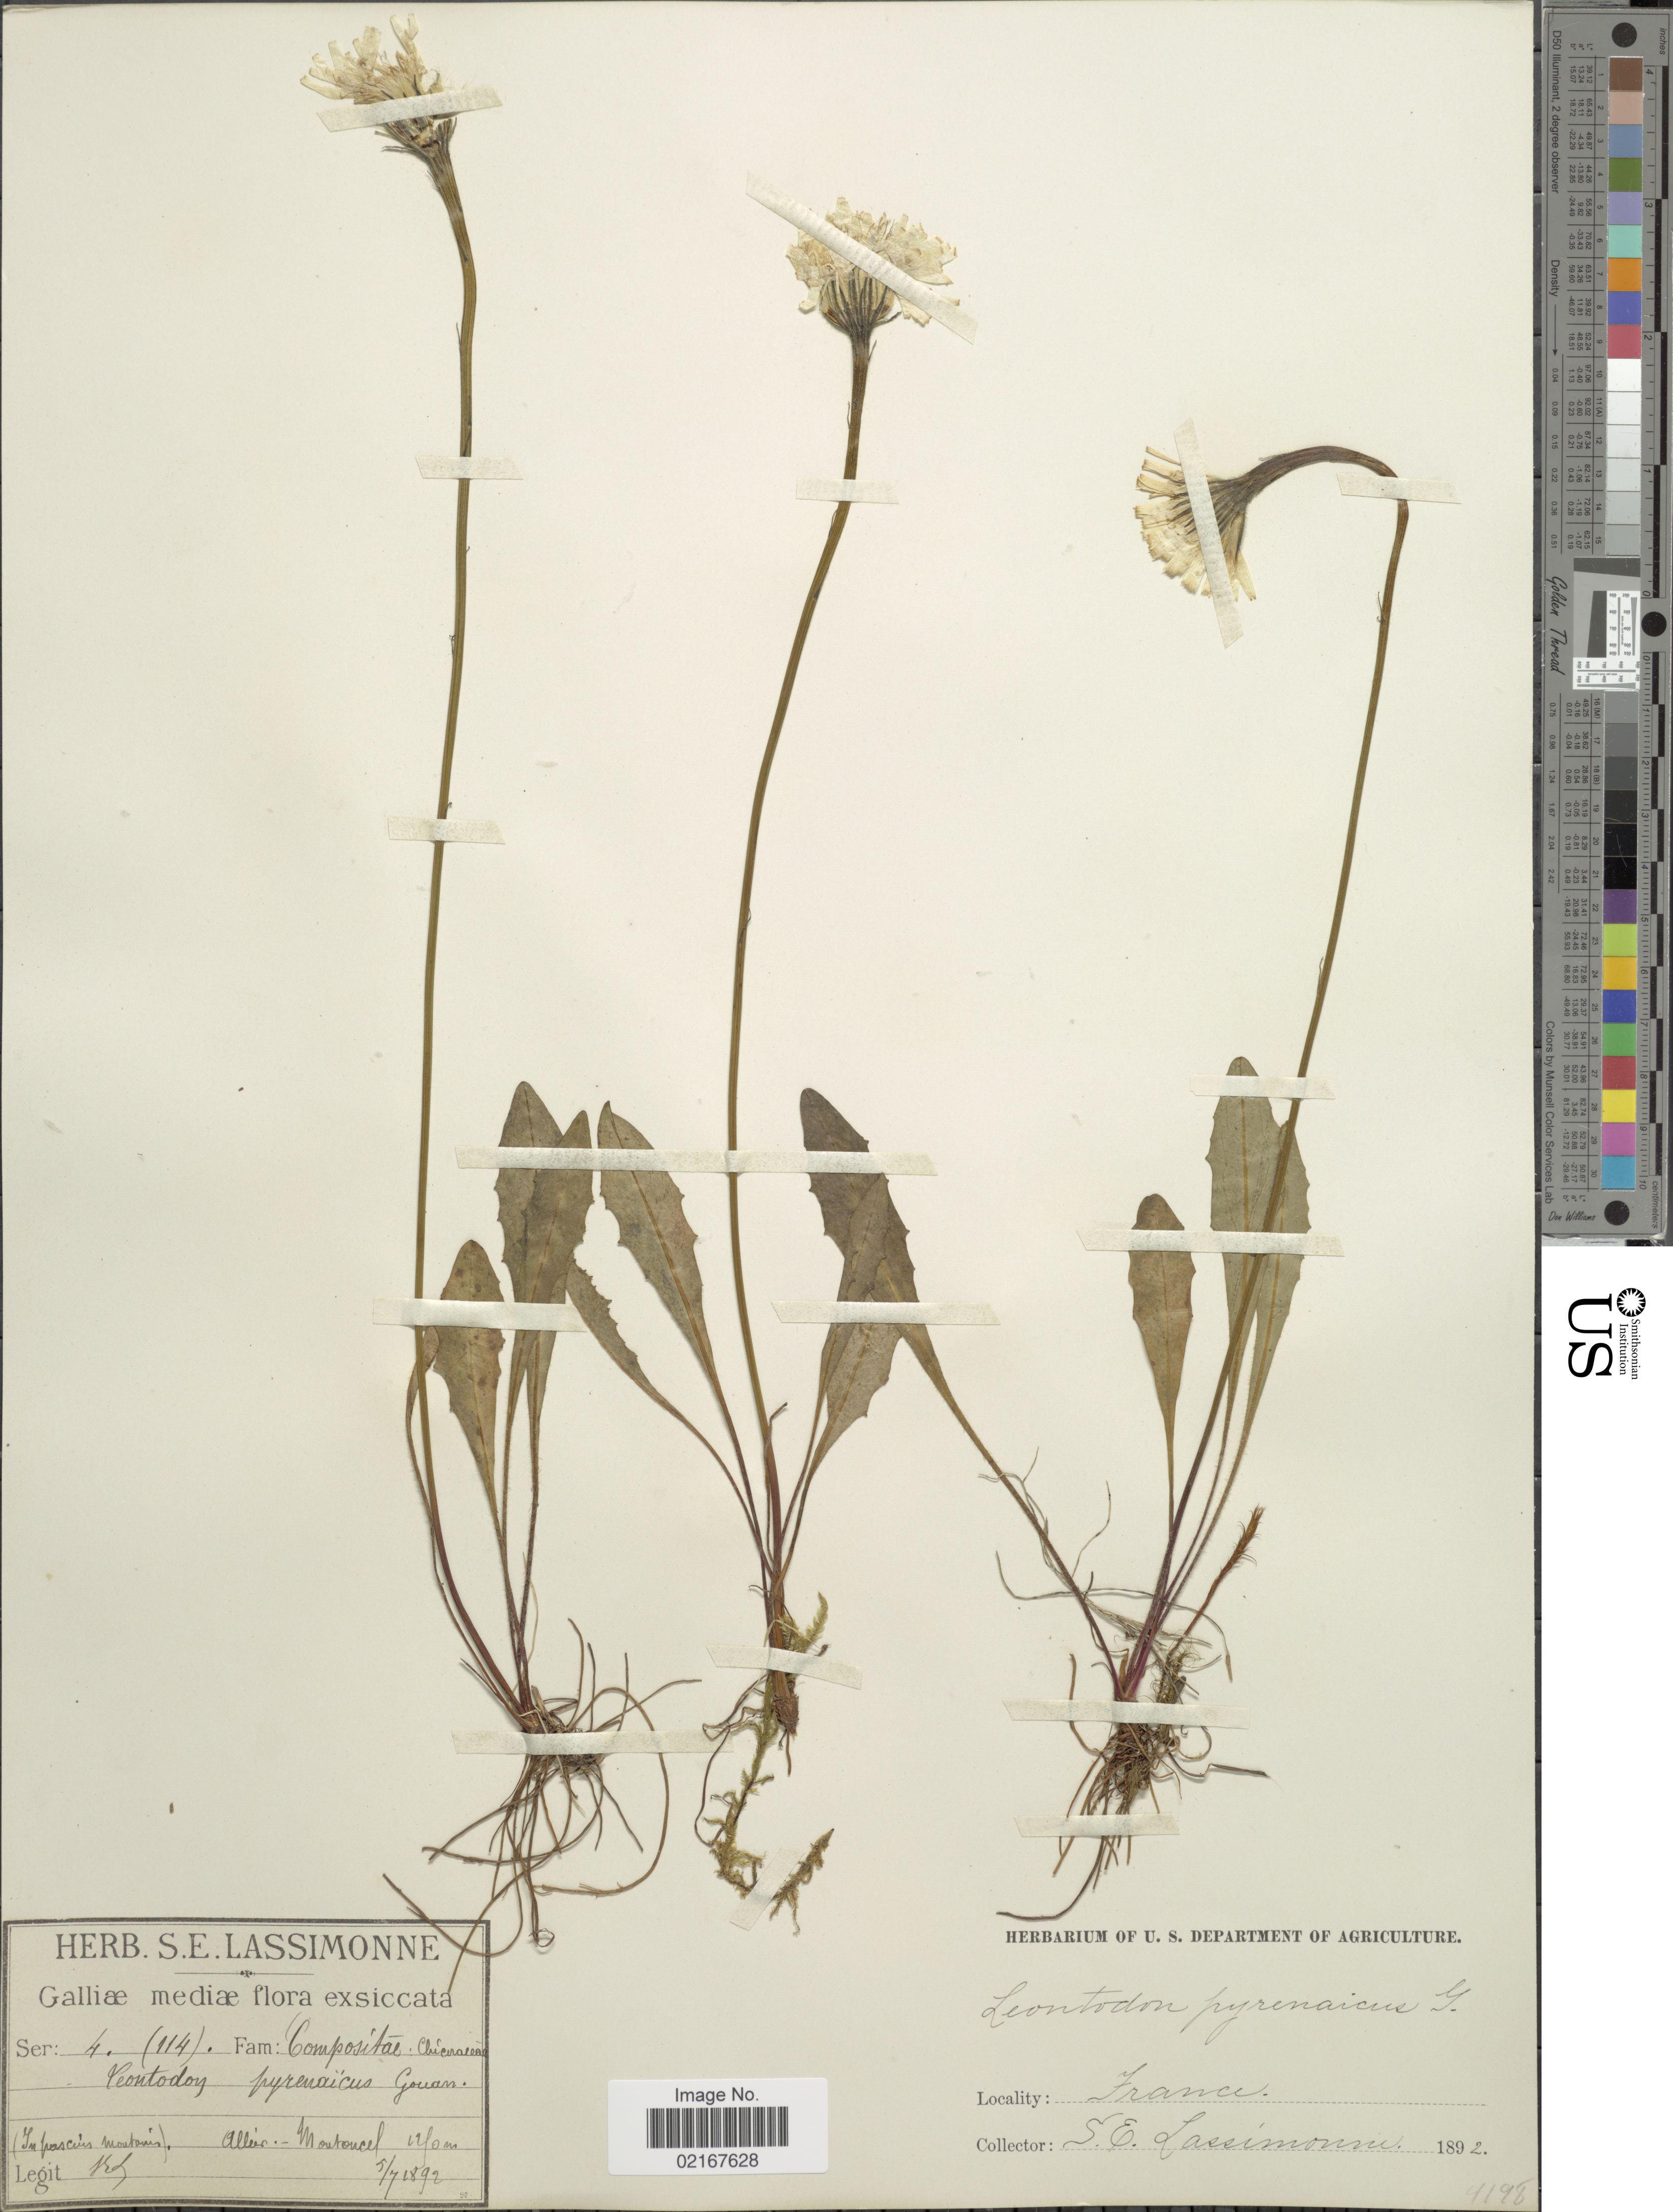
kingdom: Plantae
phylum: Tracheophyta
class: Magnoliopsida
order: Asterales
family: Asteraceae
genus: Scorzoneroides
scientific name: Scorzoneroides pyrenaica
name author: (Gouan) Holub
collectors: S. Lassimonne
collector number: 4/114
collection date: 1892-07-05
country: France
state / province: Auvergne-Rhône-Alpes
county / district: Allier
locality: Galliæ mediæ [Central France]. Allier - Montoncel.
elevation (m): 1250